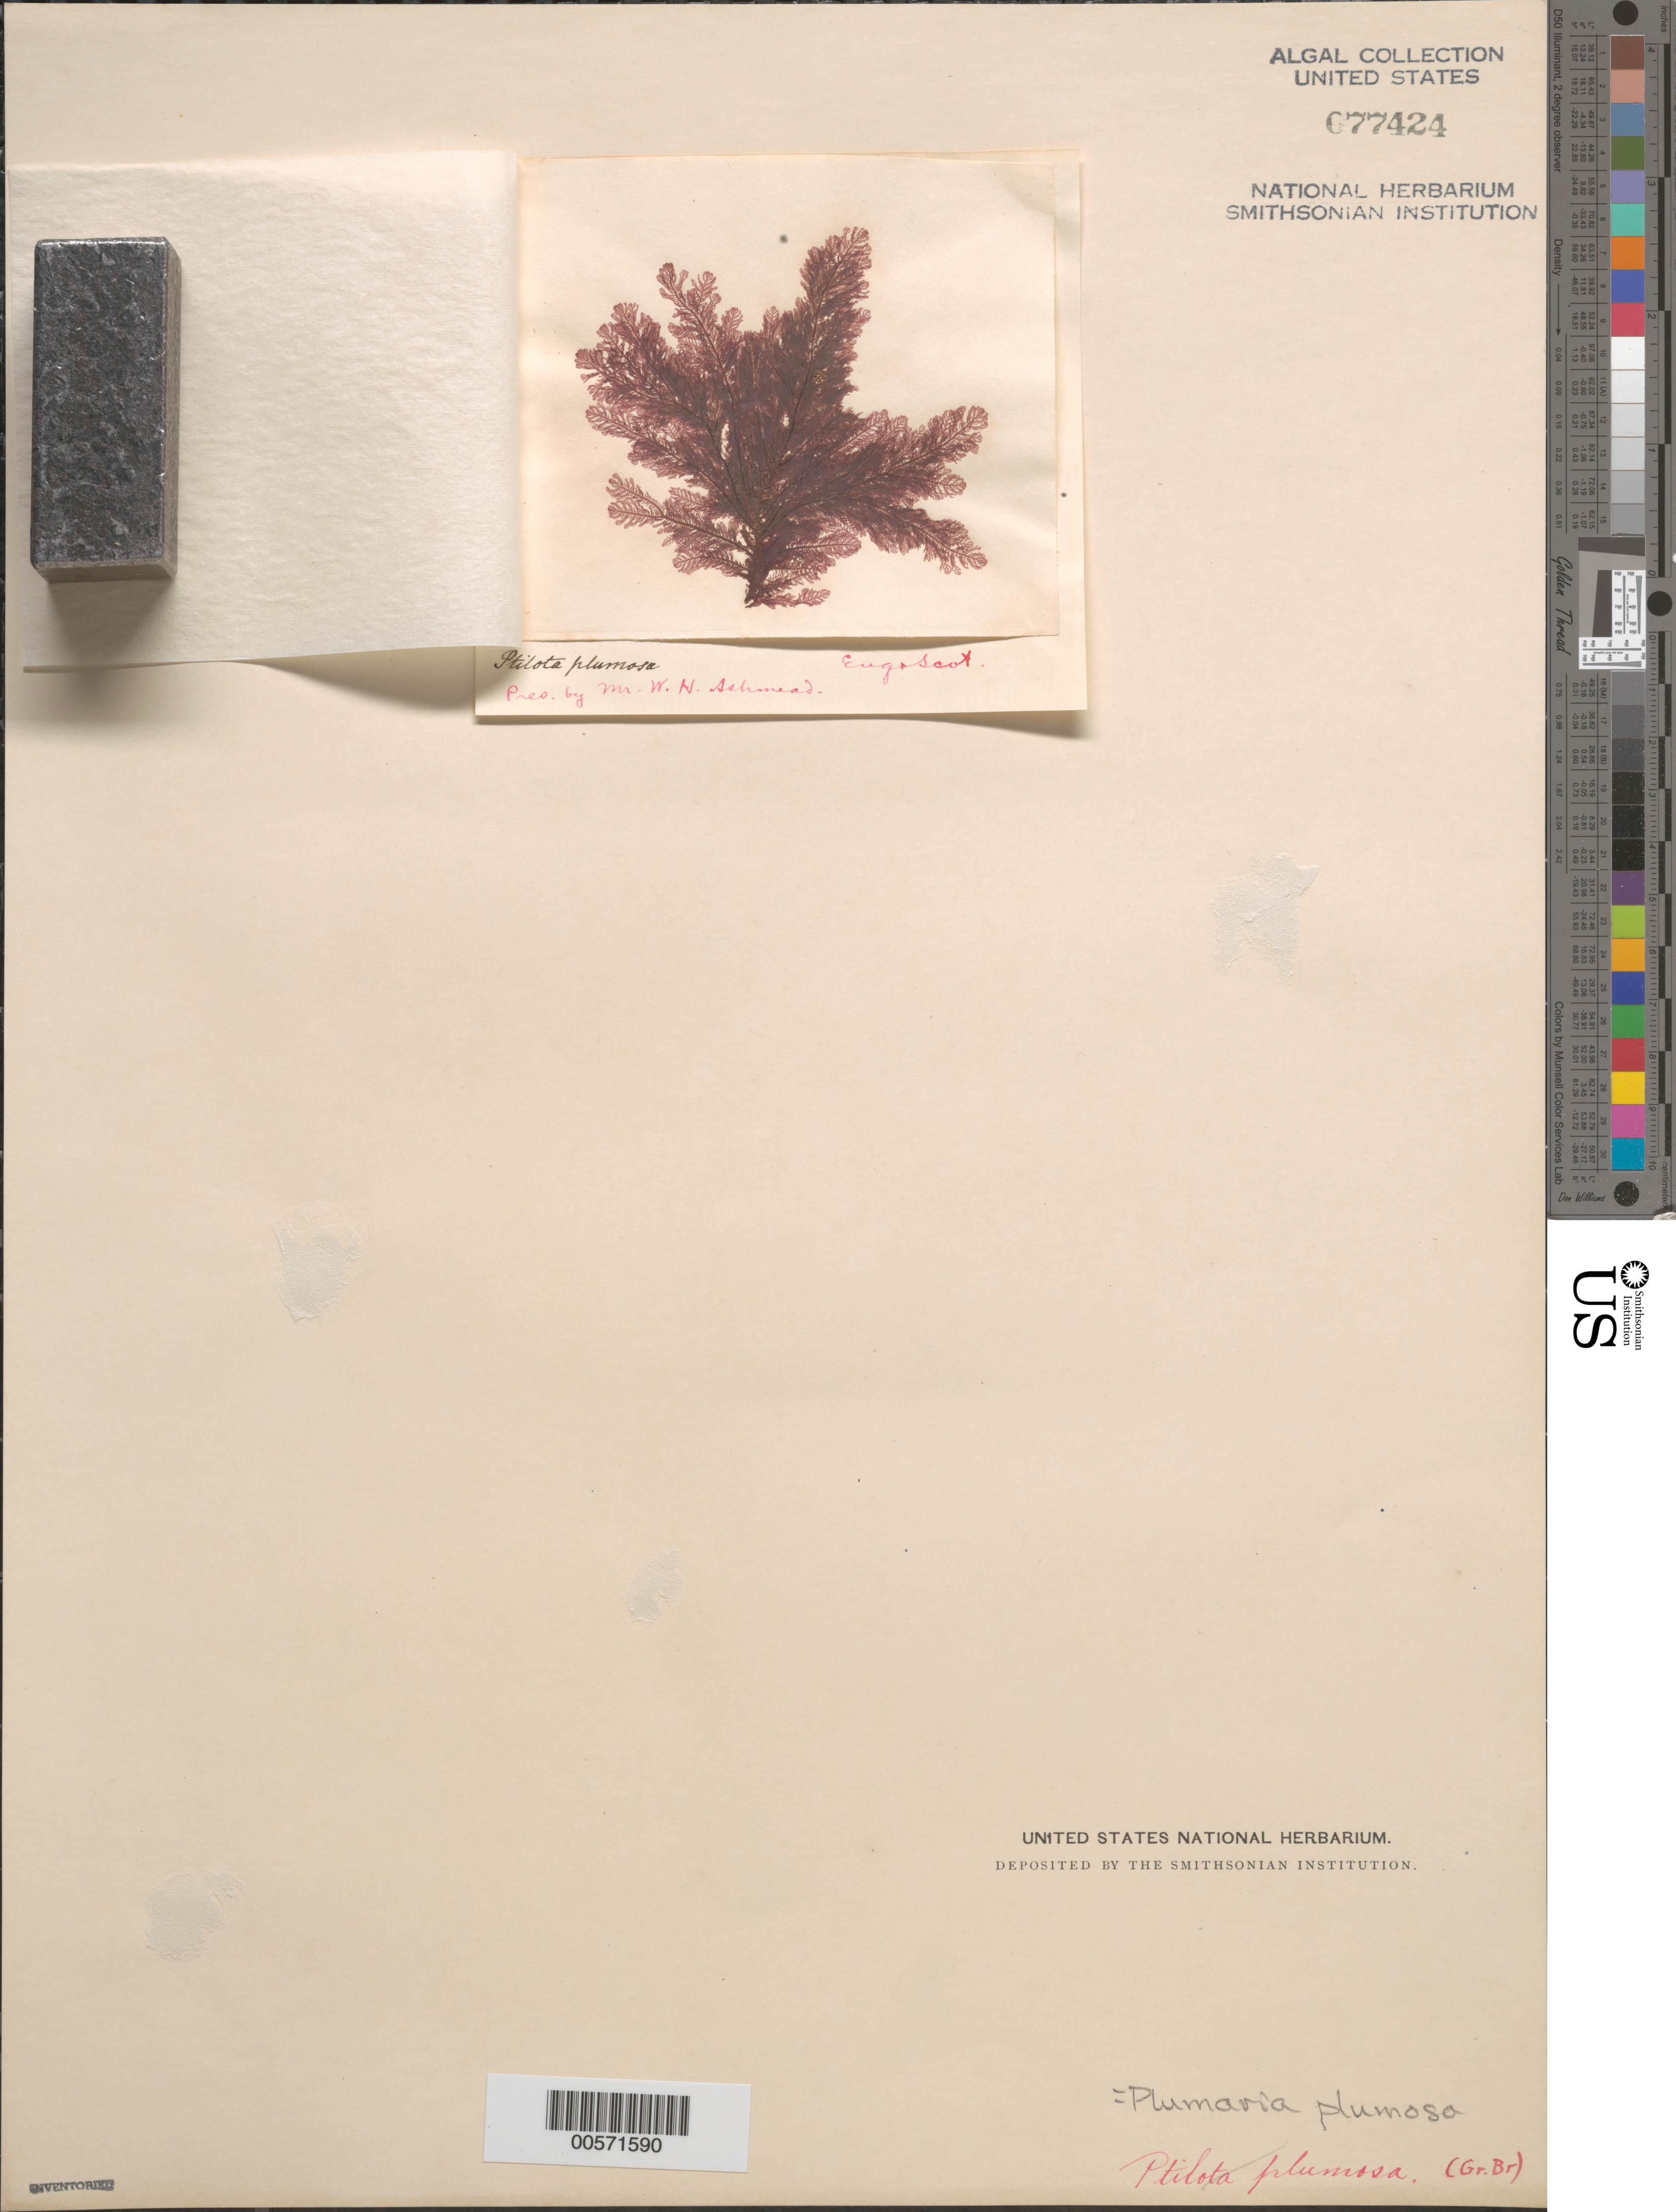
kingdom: Plantae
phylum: Rhodophyta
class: Florideophyceae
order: Ceramiales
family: Wrangeliaceae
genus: Plumaria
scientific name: Plumaria plumosa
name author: (Hudson) Kuntze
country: United Kingdom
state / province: England / Scotland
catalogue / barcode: US 77424